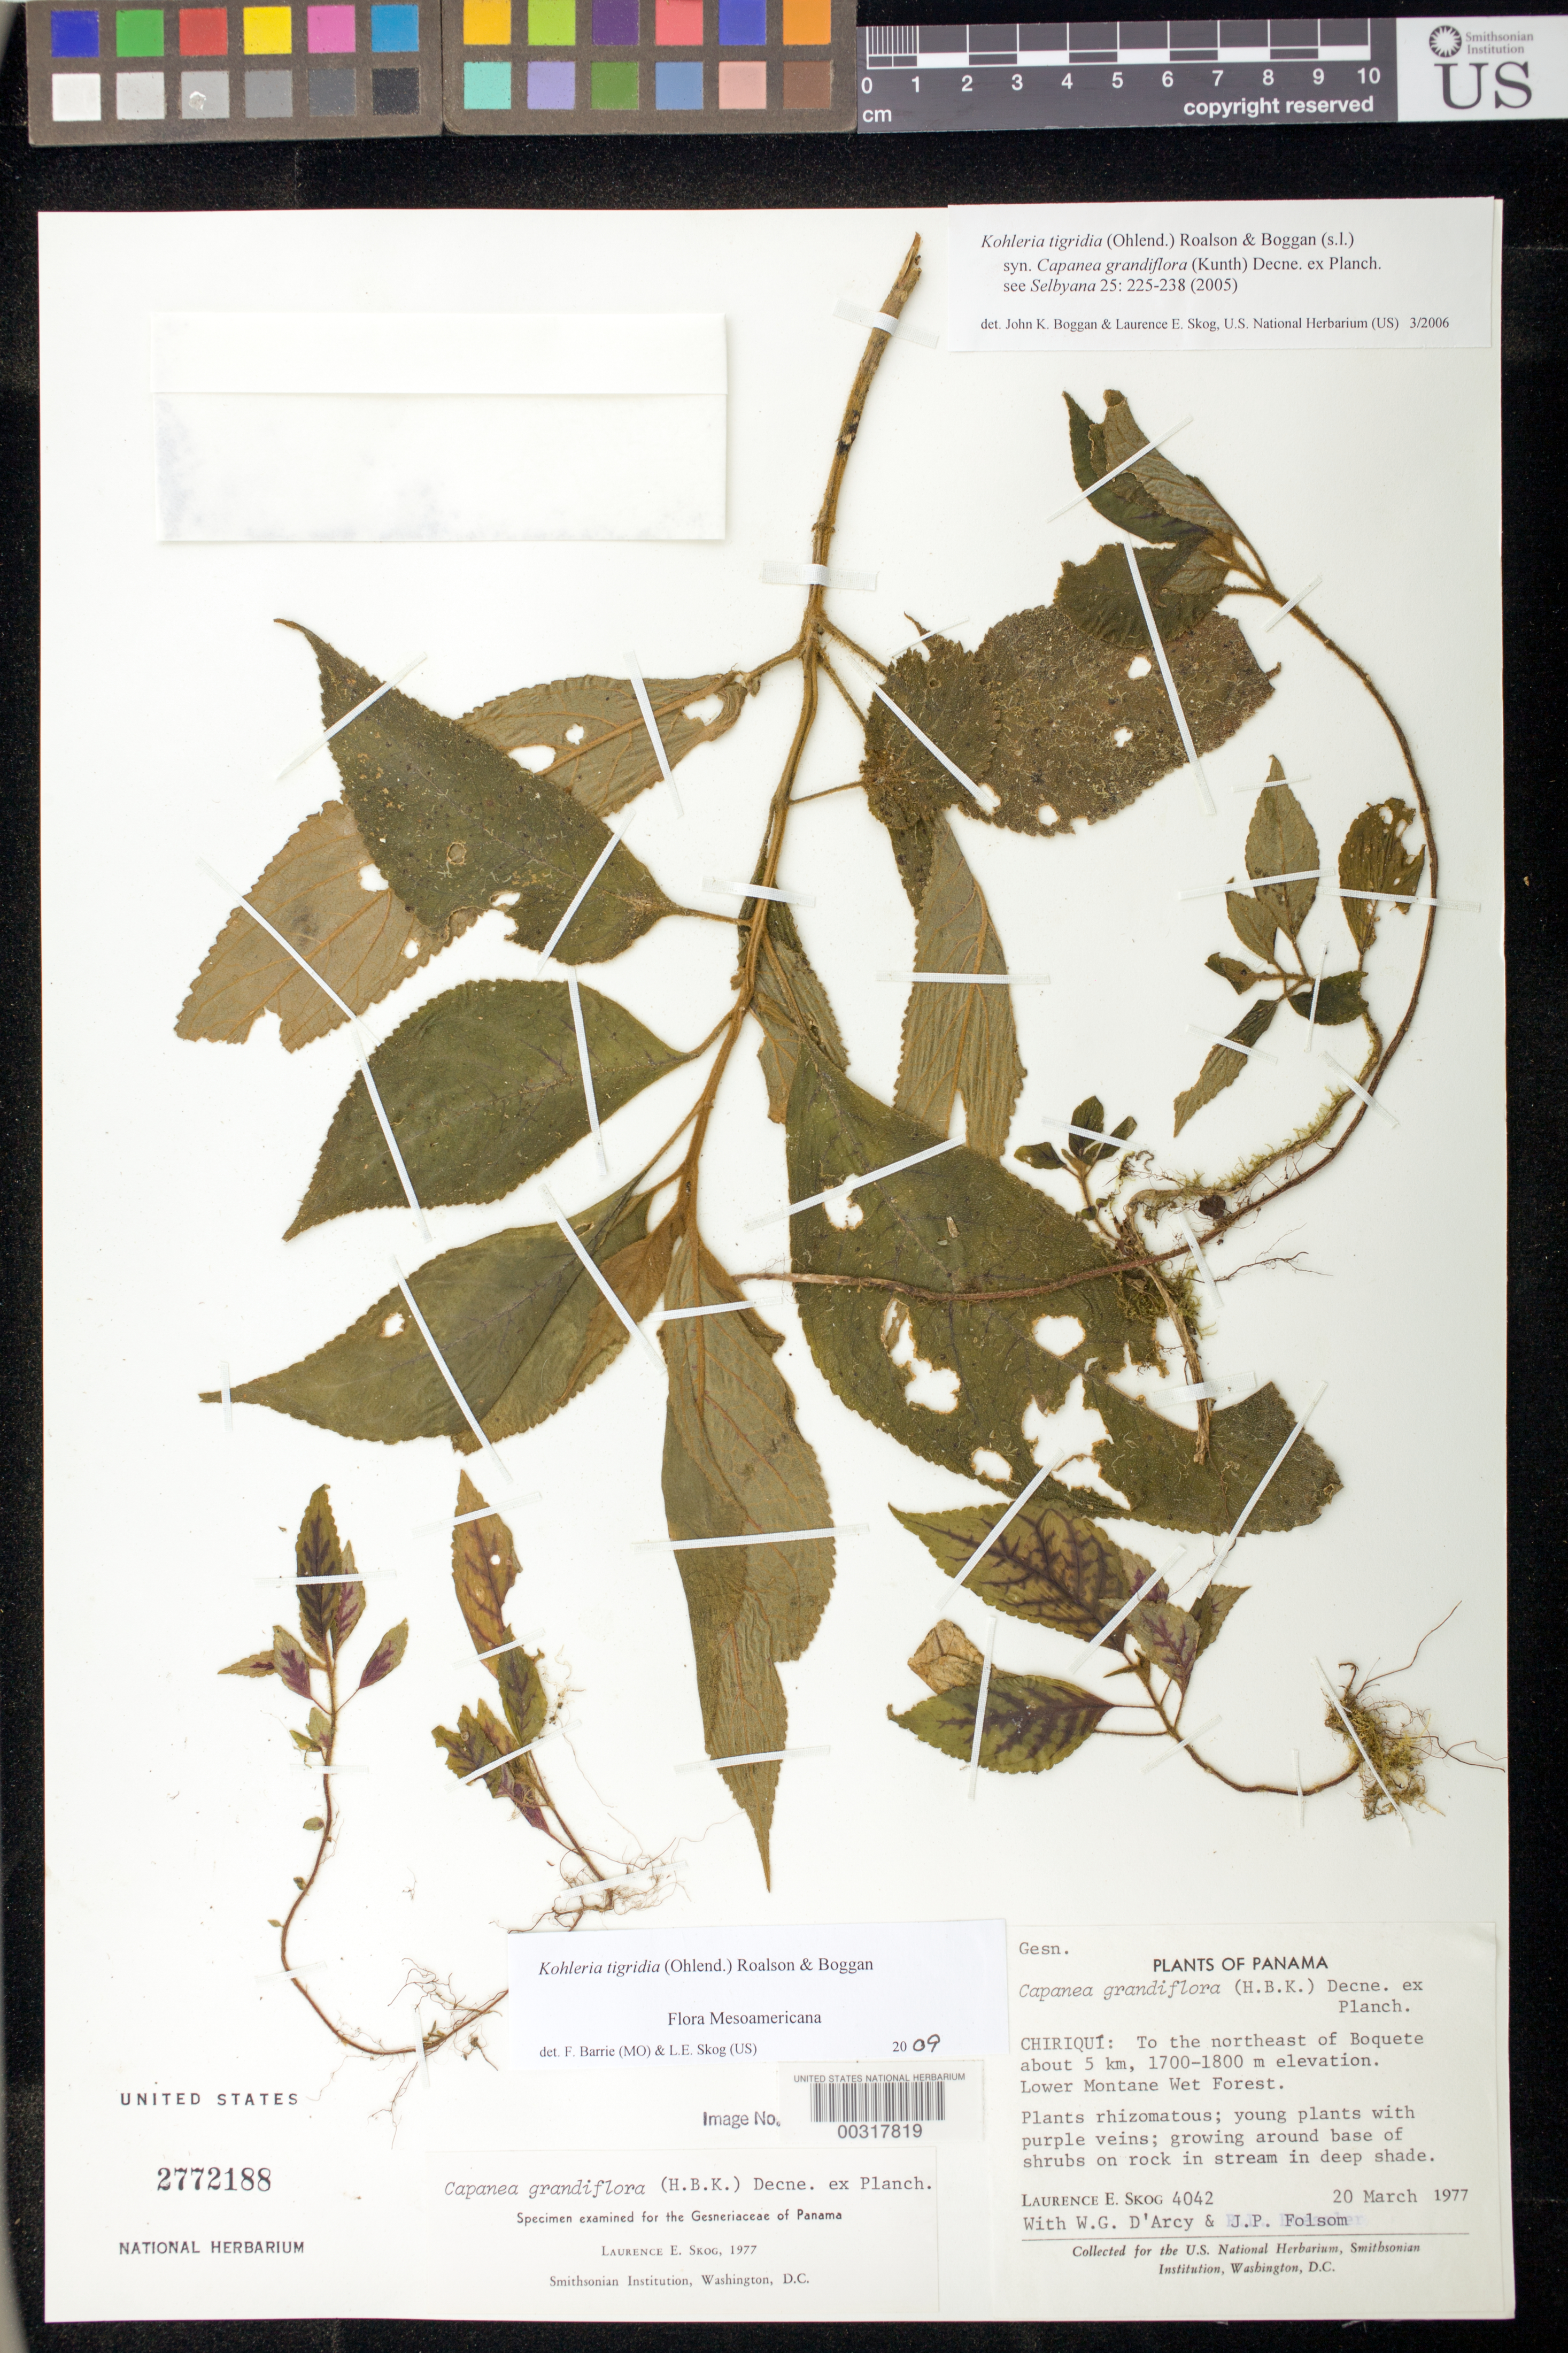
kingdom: Plantae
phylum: Tracheophyta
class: Magnoliopsida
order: Lamiales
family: Gesneriaceae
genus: Kohleria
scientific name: Kohleria tigridia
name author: (Ohlend.) Roalson & Boggan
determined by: Boggan, J. K.; Skog, L. E.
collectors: L. E. Skog, W. G. D'Arcy & J. P. Folsom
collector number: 4042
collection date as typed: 20 Mar 1977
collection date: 1977-03-20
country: Panama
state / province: Chiriquí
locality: NE of Boquete about 5 km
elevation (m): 1700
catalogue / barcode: US 2772188